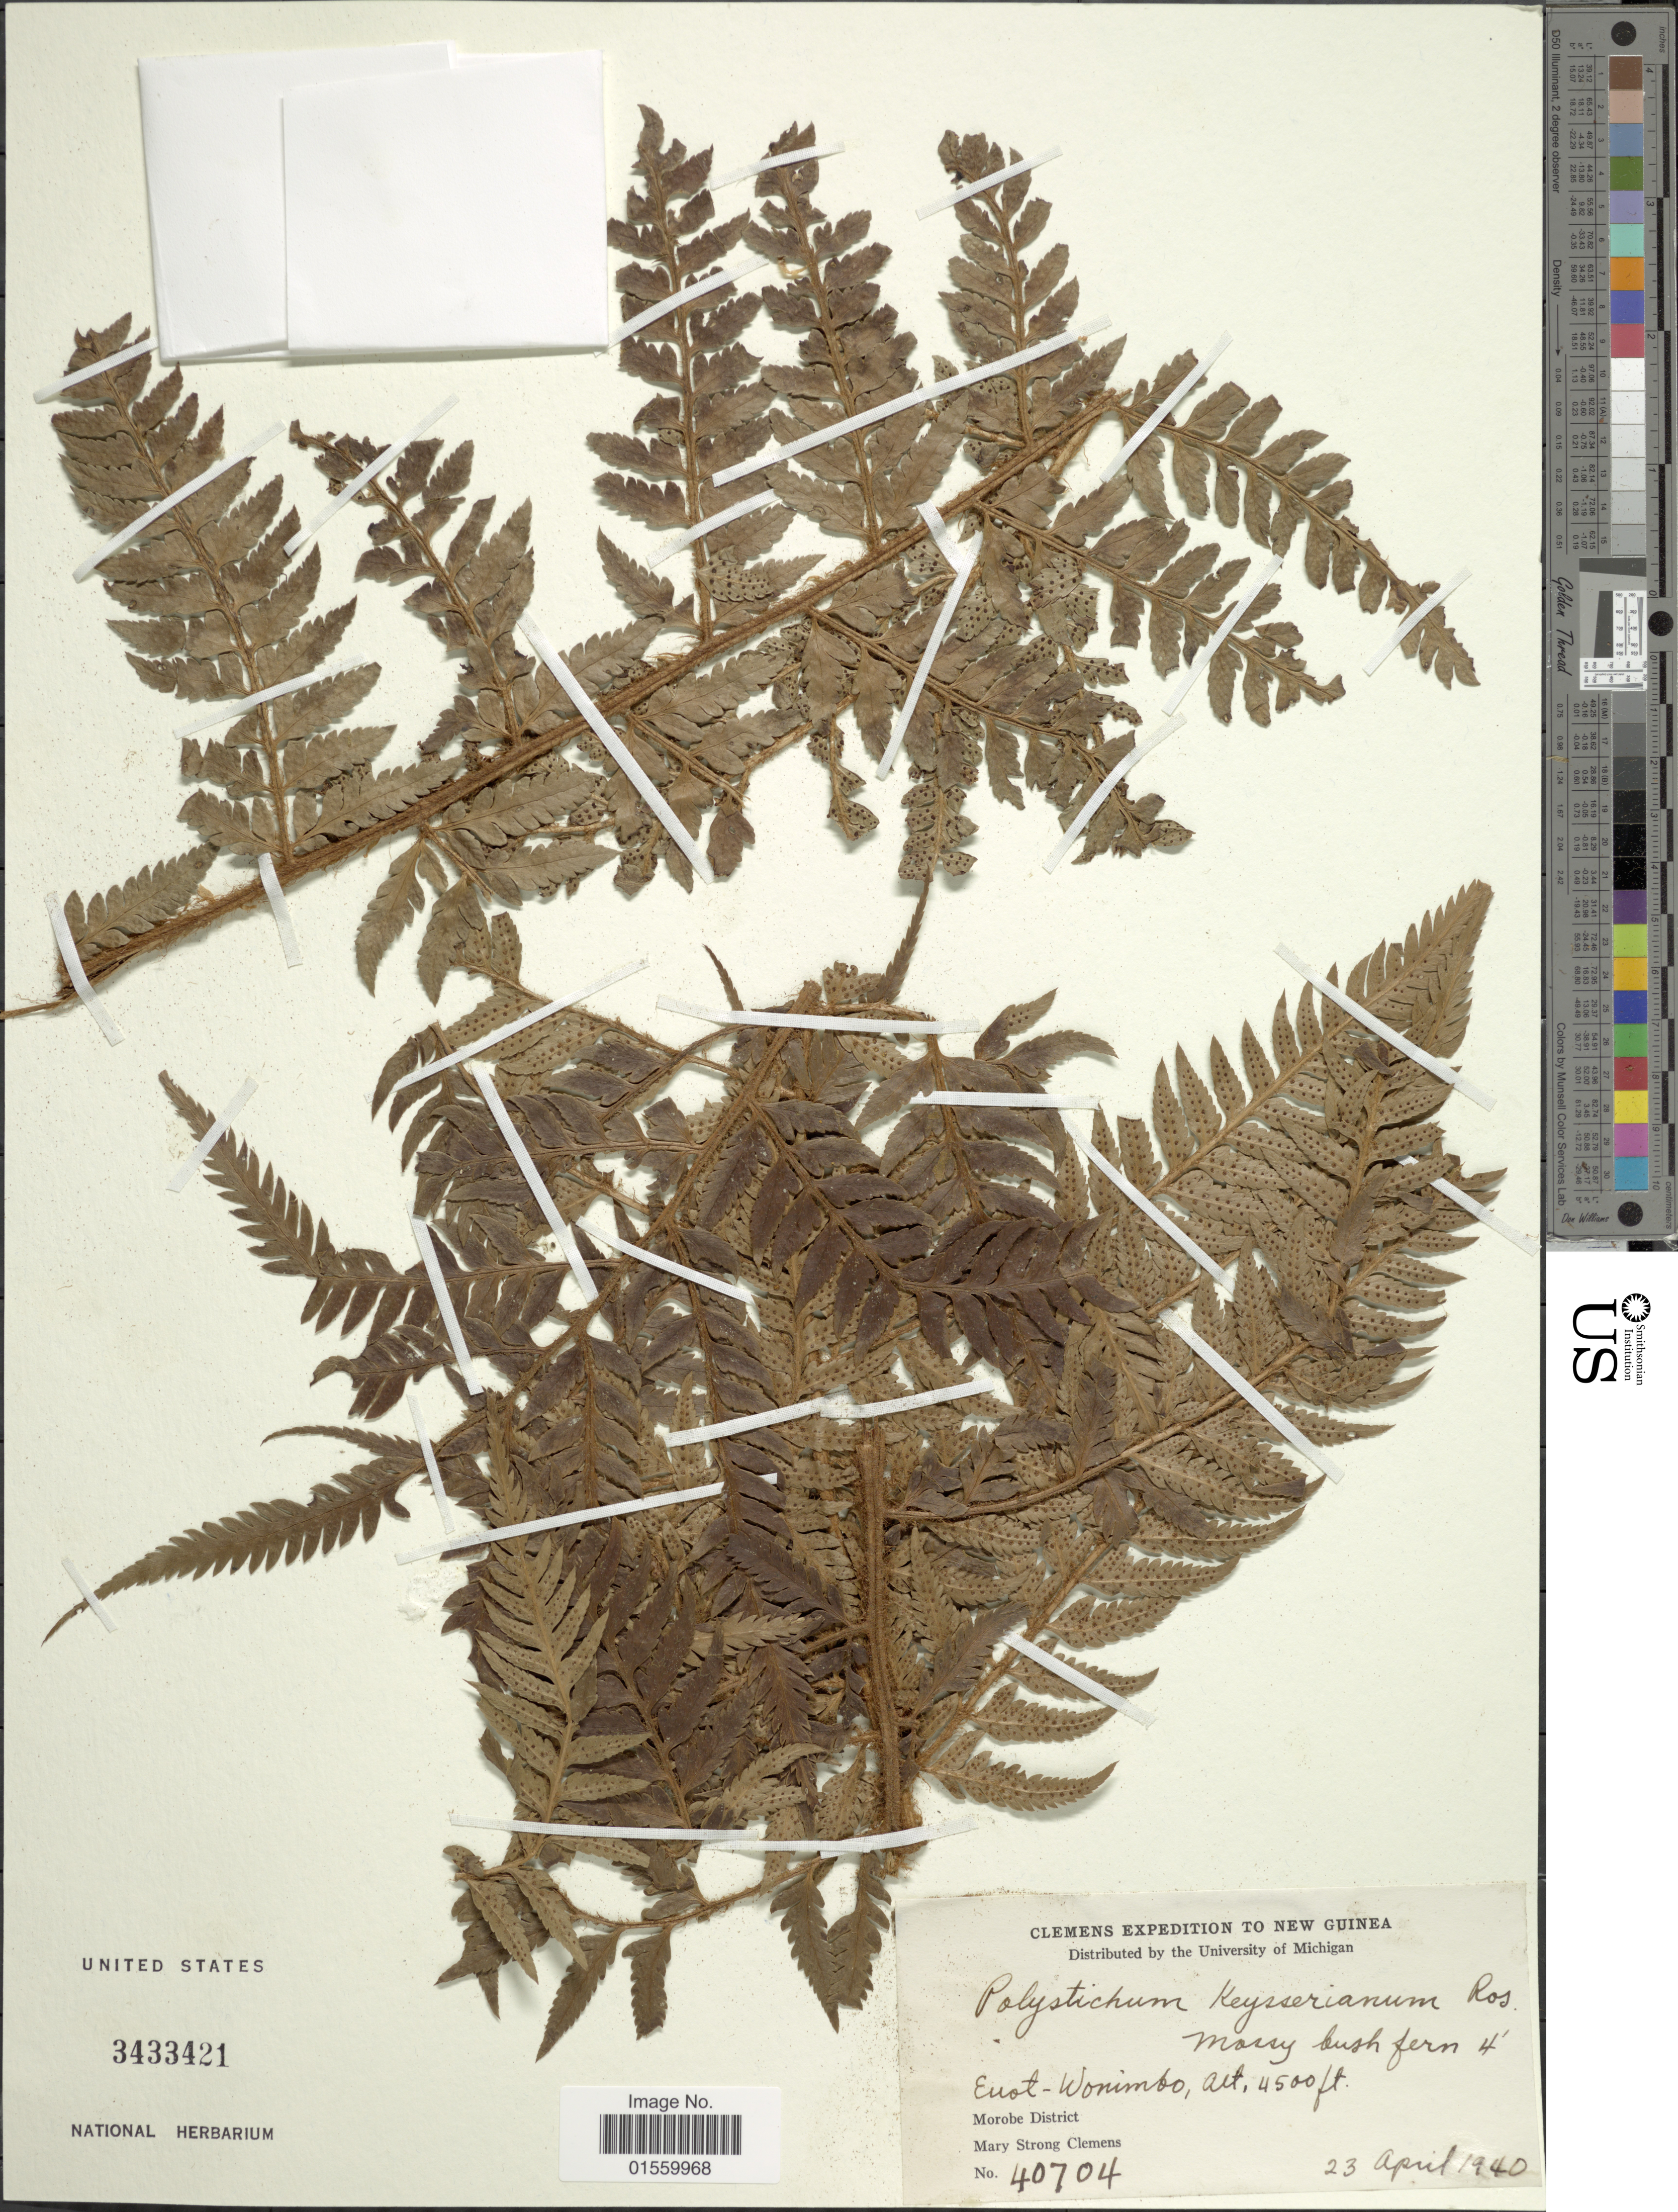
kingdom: Plantae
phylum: Tracheophyta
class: Polypodiopsida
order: Polypodiales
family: Dryopteridaceae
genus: Polystichum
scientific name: Polystichum keysserianum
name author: Rosenst.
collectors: M. S. Clemens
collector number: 40704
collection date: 1940-04-23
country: Papua New Guinea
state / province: Morobe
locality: New Guinea, Morobe Distrcit, Euot-Wonimbo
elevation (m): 1372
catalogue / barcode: US 3433421